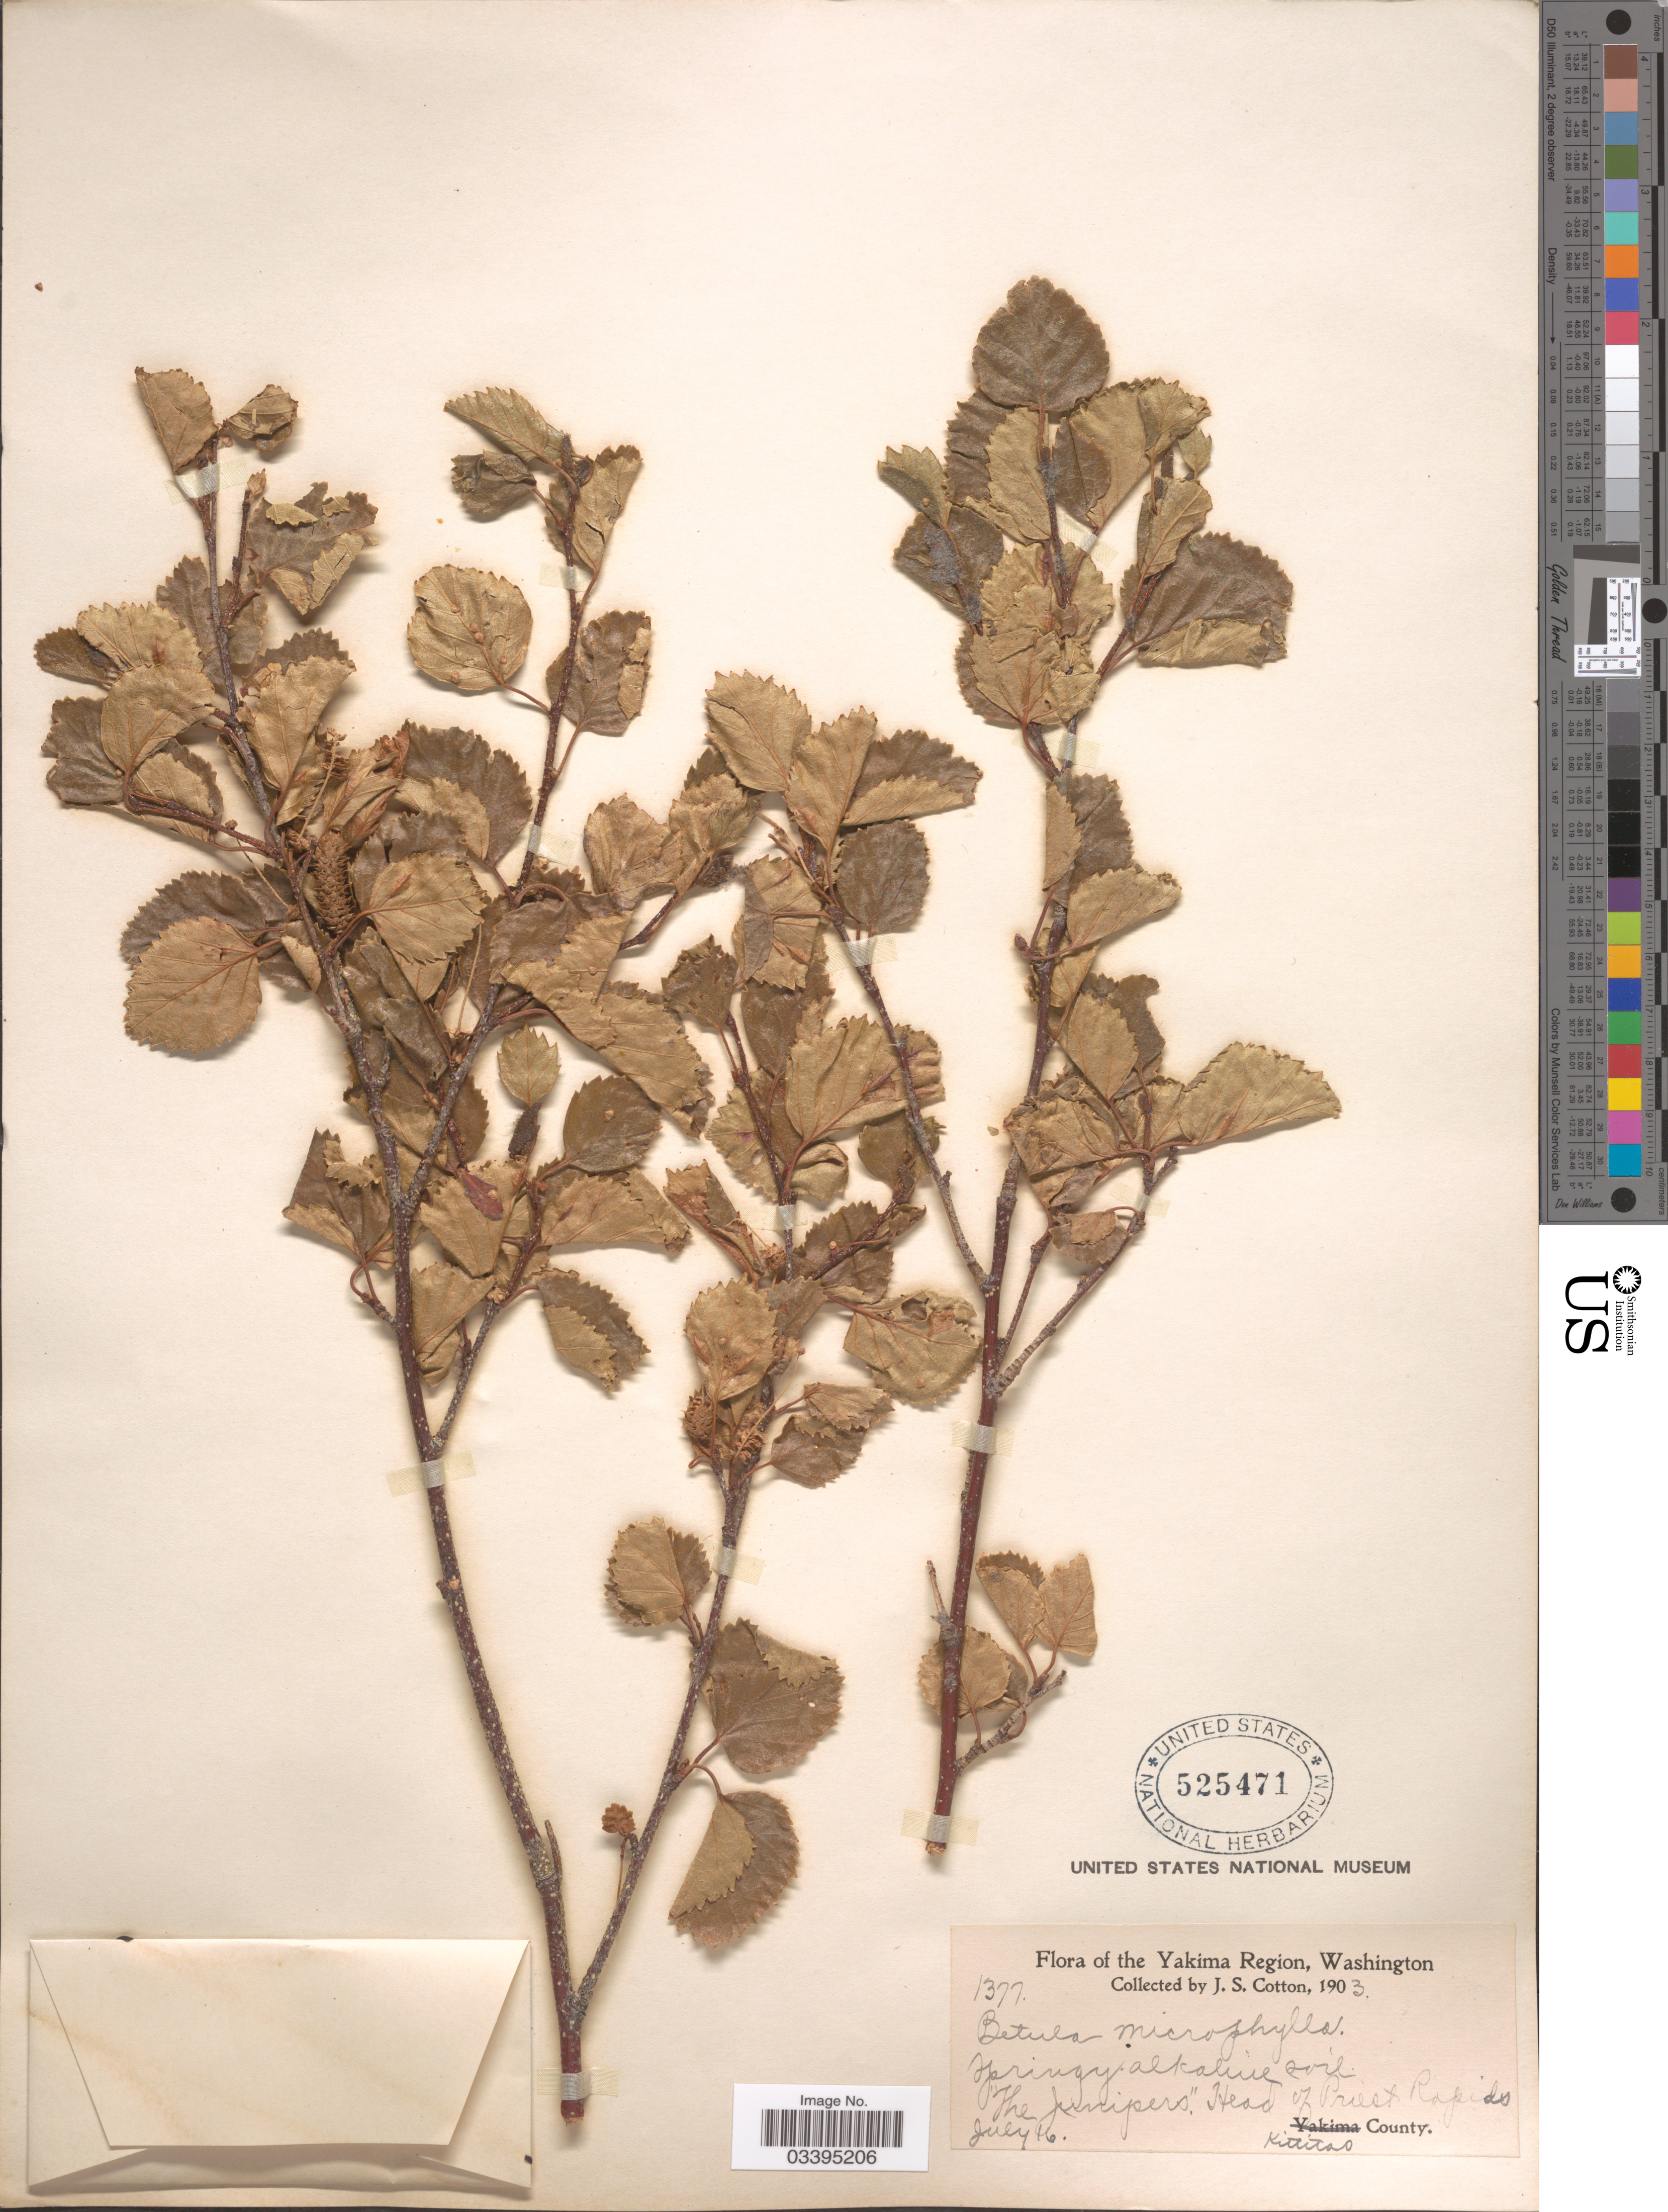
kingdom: Plantae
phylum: Tracheophyta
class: Magnoliopsida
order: Fagales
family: Betulaceae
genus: Betula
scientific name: Betula fontinalis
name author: Sarg.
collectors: J. S. Cotton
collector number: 1377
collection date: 1903-07-16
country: United States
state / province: Washington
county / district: Kittitas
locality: Yakima Region. Spring alkaline soil. "The Junipers". Head of Priest Rapids. Kittitas County.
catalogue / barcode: US 525471